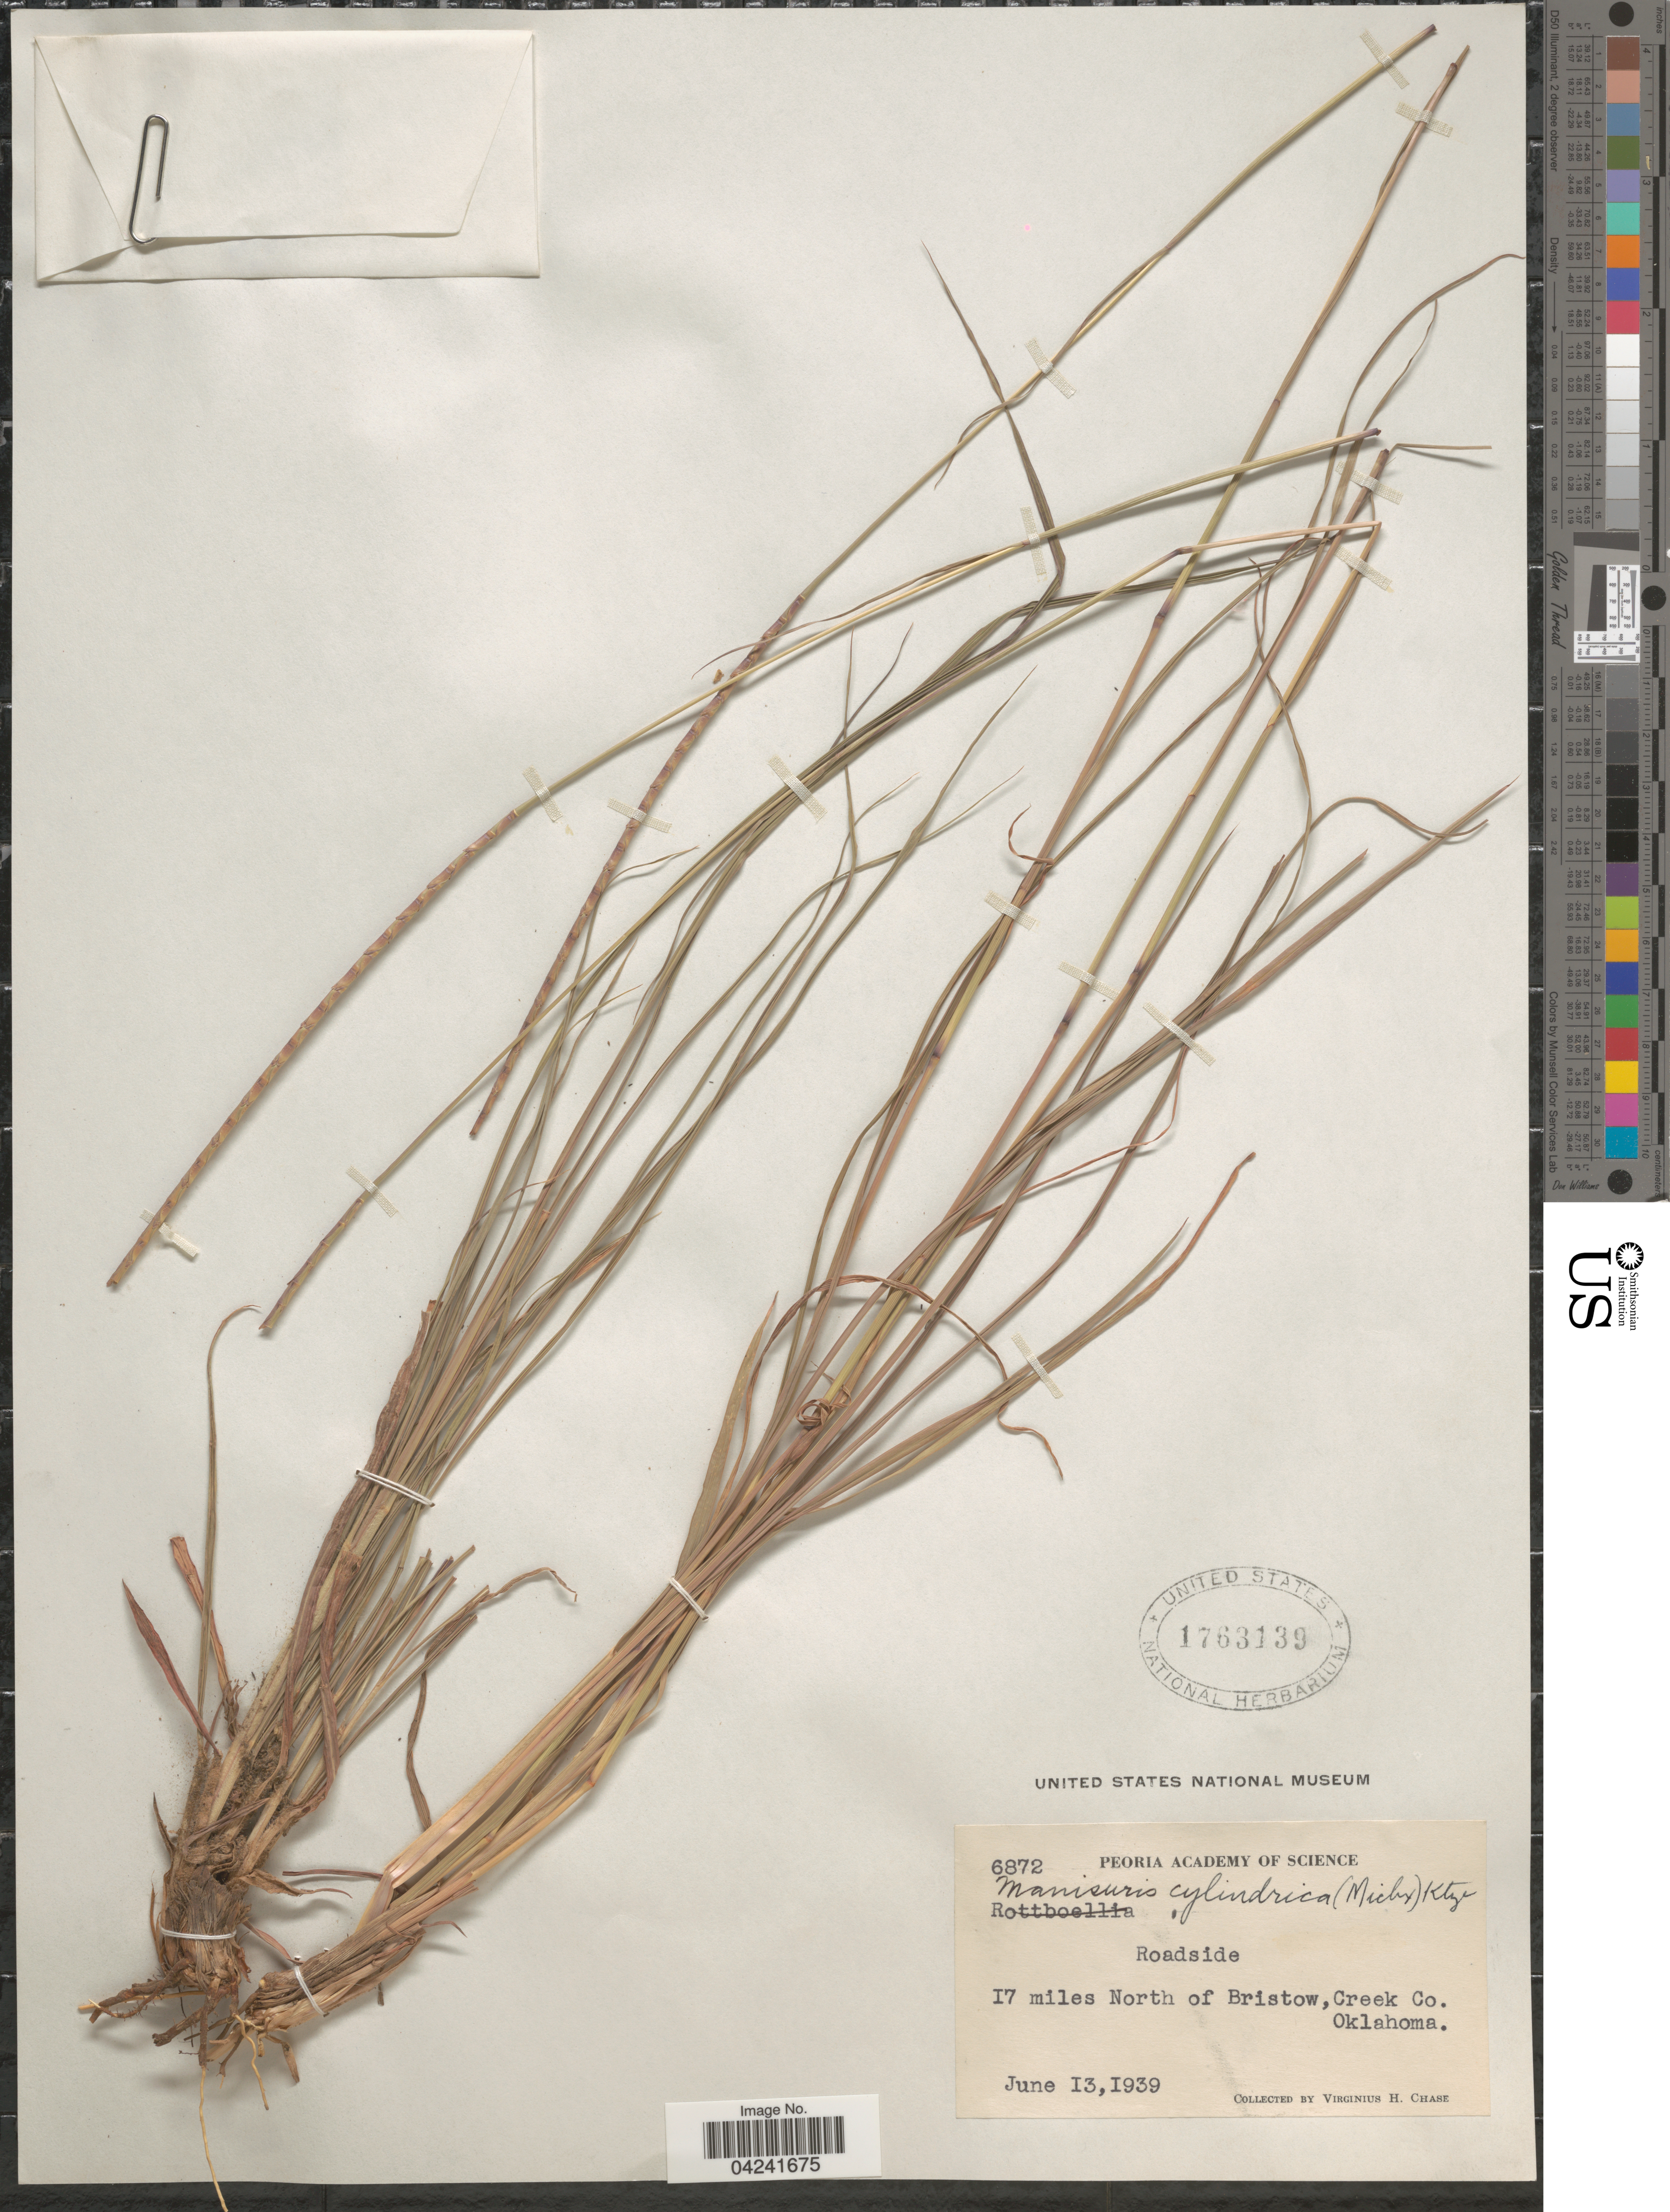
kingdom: Plantae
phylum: Tracheophyta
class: Liliopsida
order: Poales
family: Poaceae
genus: Mnesithea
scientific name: Mnesithea cylindrica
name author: (Michx.) de Koning & Sosef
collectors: V. H. Chase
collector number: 6872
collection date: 1939-06-13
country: United States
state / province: Oklahoma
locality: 17 miles North of Bristow, Creek Co.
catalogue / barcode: US 1763139